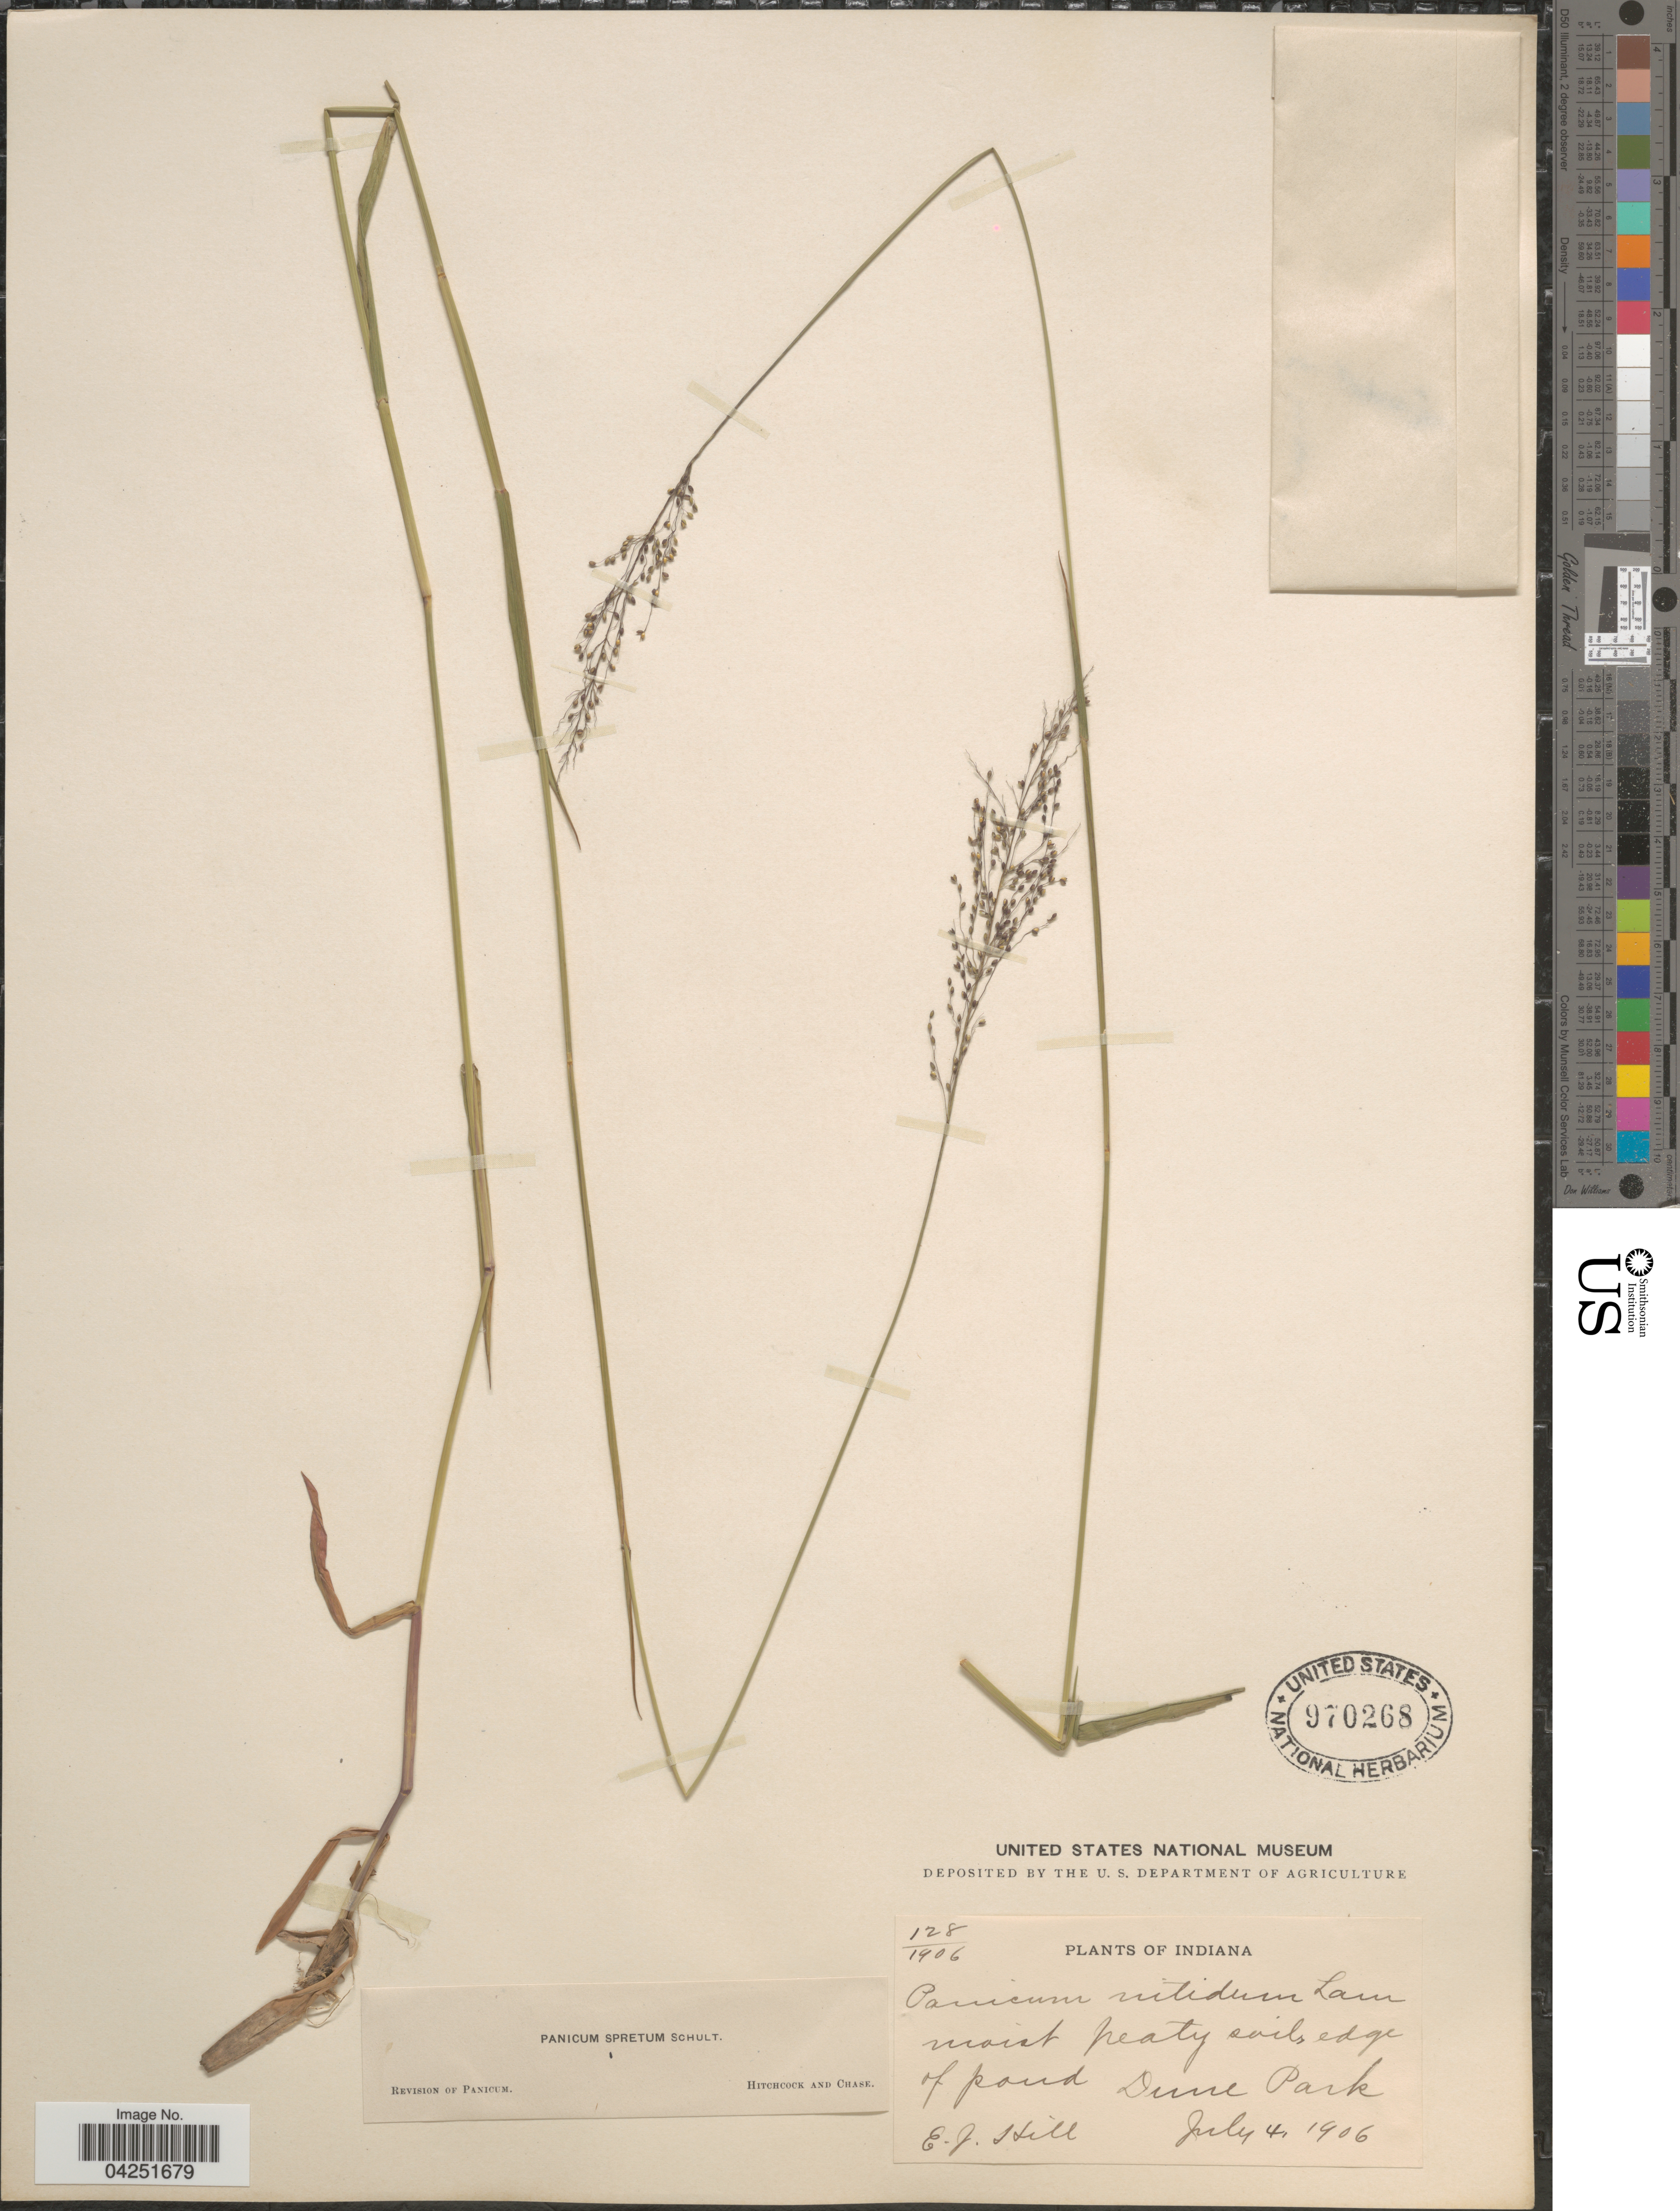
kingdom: Plantae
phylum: Tracheophyta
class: Liliopsida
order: Poales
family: Poaceae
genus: Dichanthelium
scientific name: Dichanthelium acuminatum var. densiflorum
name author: (Rand & Redfield) Gould & C.A. Clark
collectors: E. J. Hill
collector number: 128/1906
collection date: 1906-07-04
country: United States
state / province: Indiana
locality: Dune Park.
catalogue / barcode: US 970268